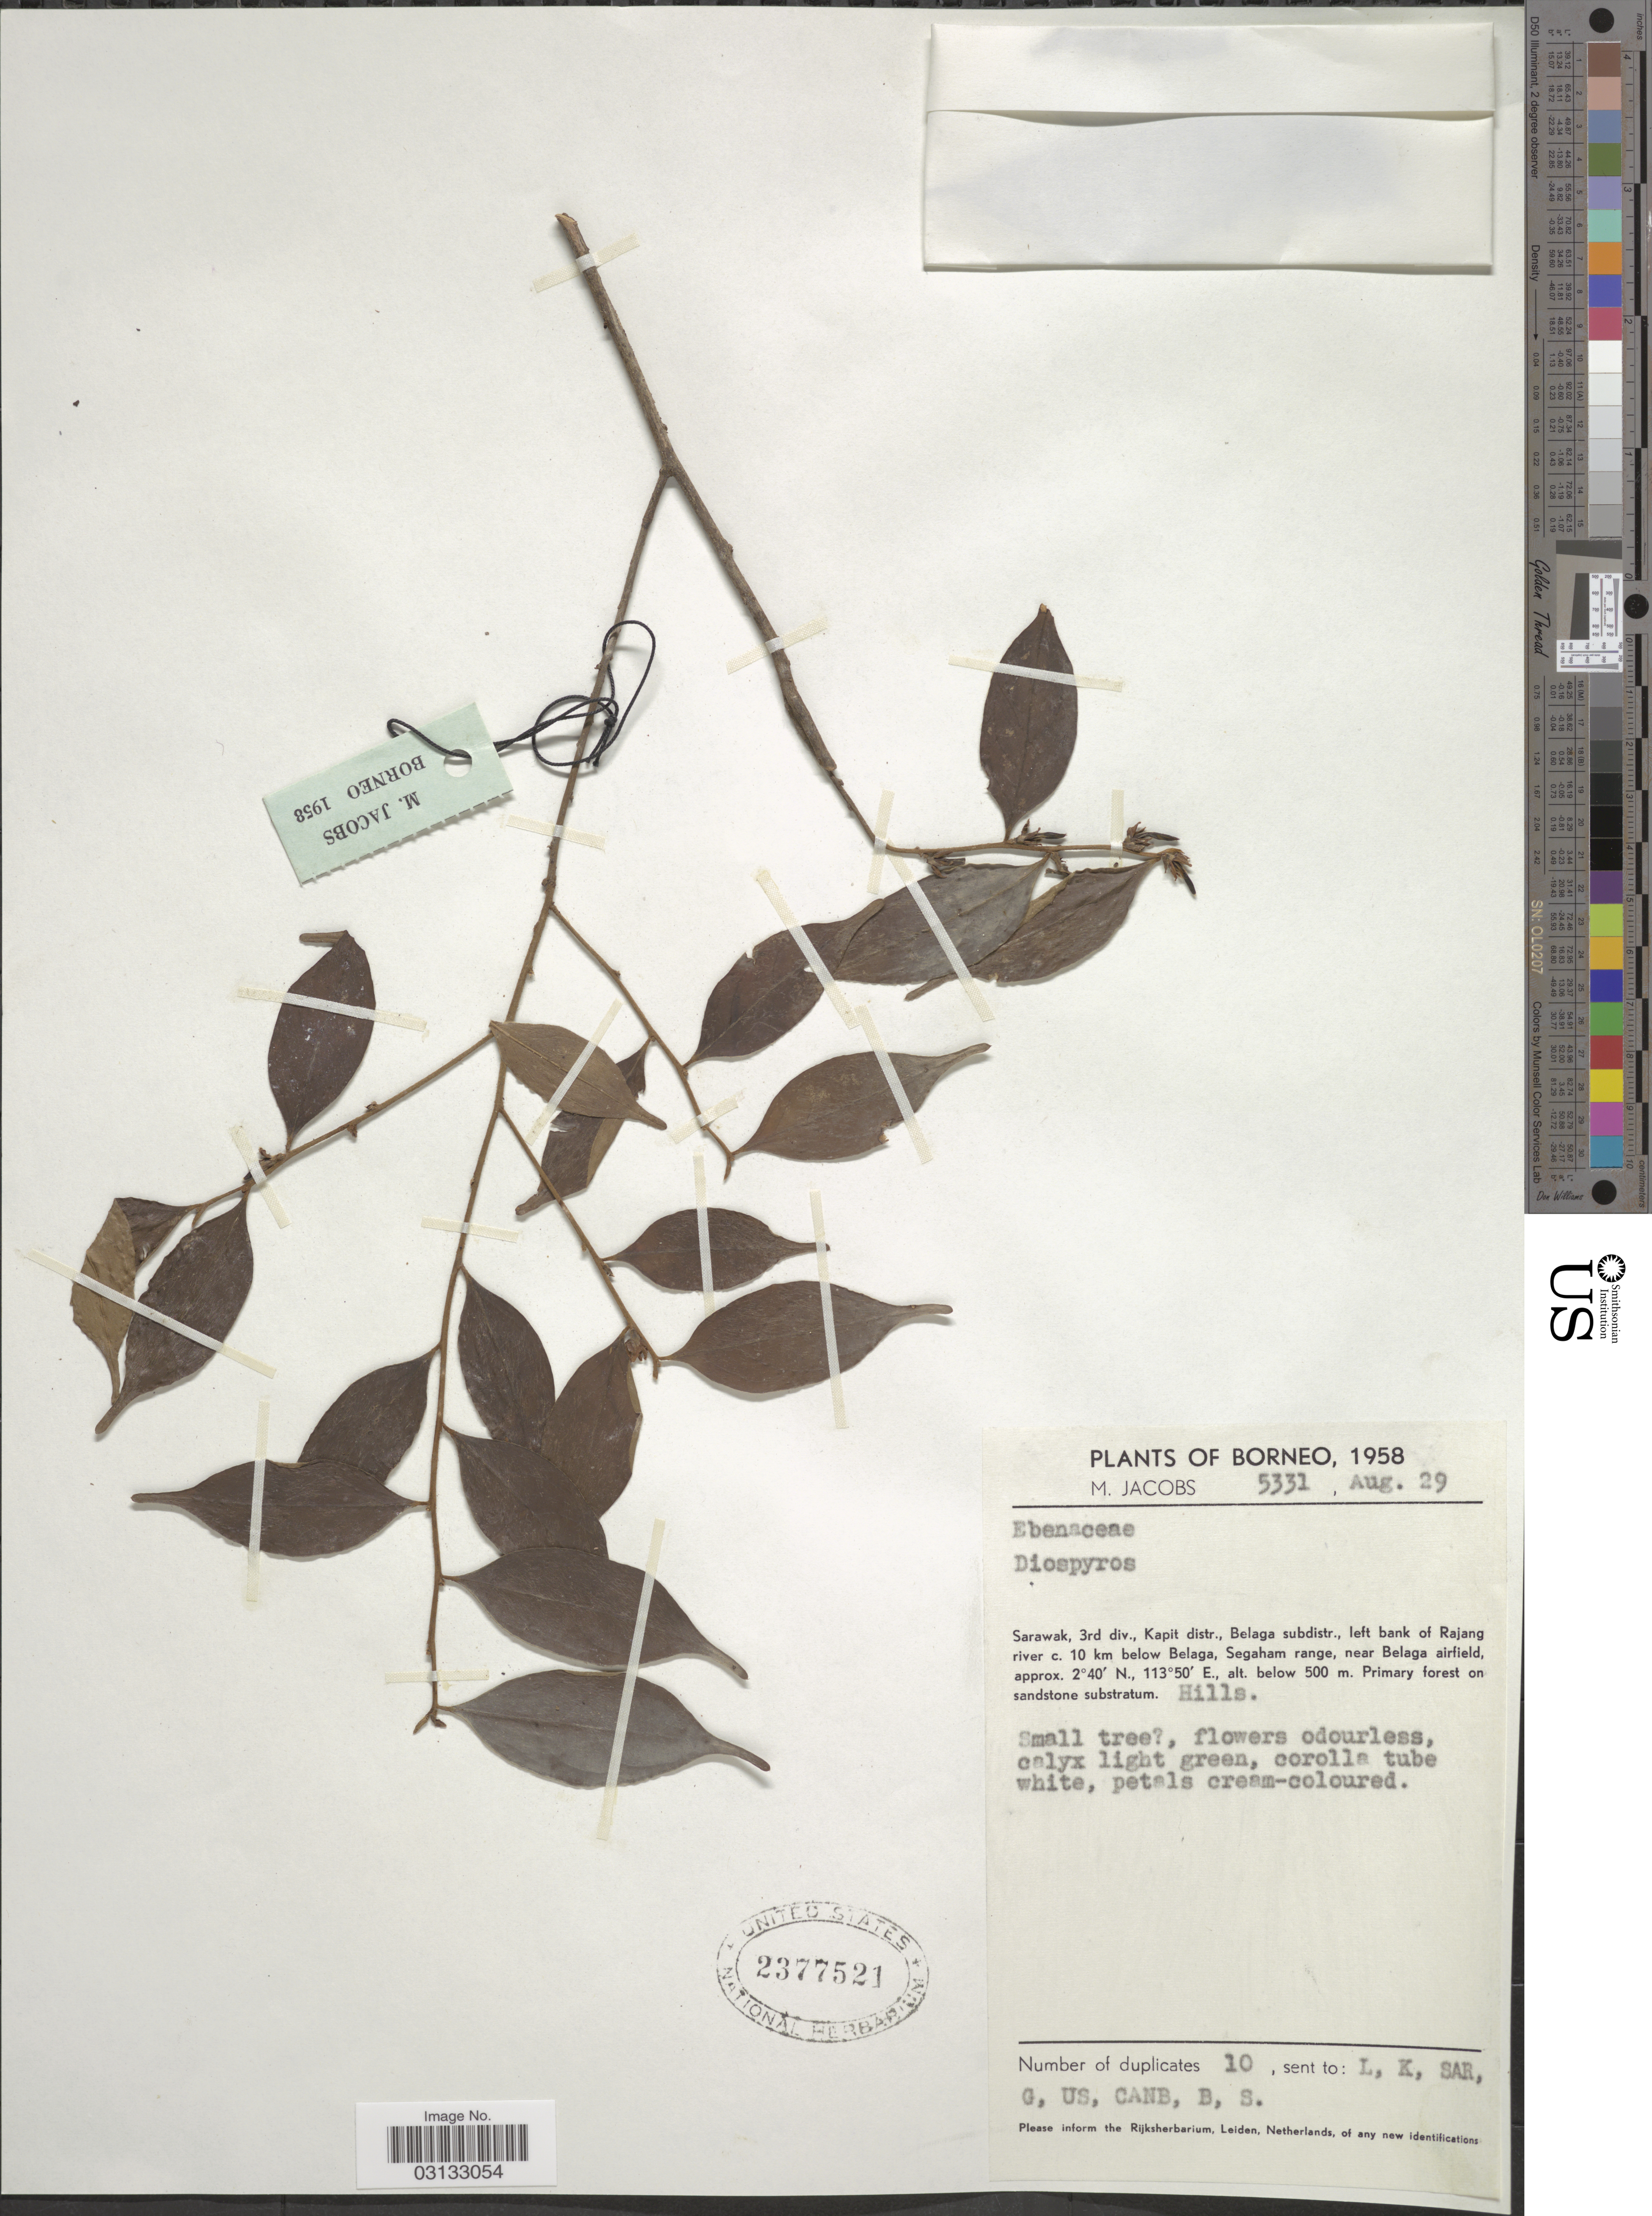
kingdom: Plantae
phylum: Tracheophyta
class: Magnoliopsida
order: Ericales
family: Ebenaceae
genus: Diospyros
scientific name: Diospyros sp.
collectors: M. Jacobs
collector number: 5331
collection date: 1958-08-29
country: Malaysia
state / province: Sarawak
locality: Sarawak, 3rd div., Kapit distr., Belaga subdistr., left bank of Rajang river c. 10 km below Belaga, Segaham range, near Belaga airfield, Hills.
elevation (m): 500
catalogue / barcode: US 2377521